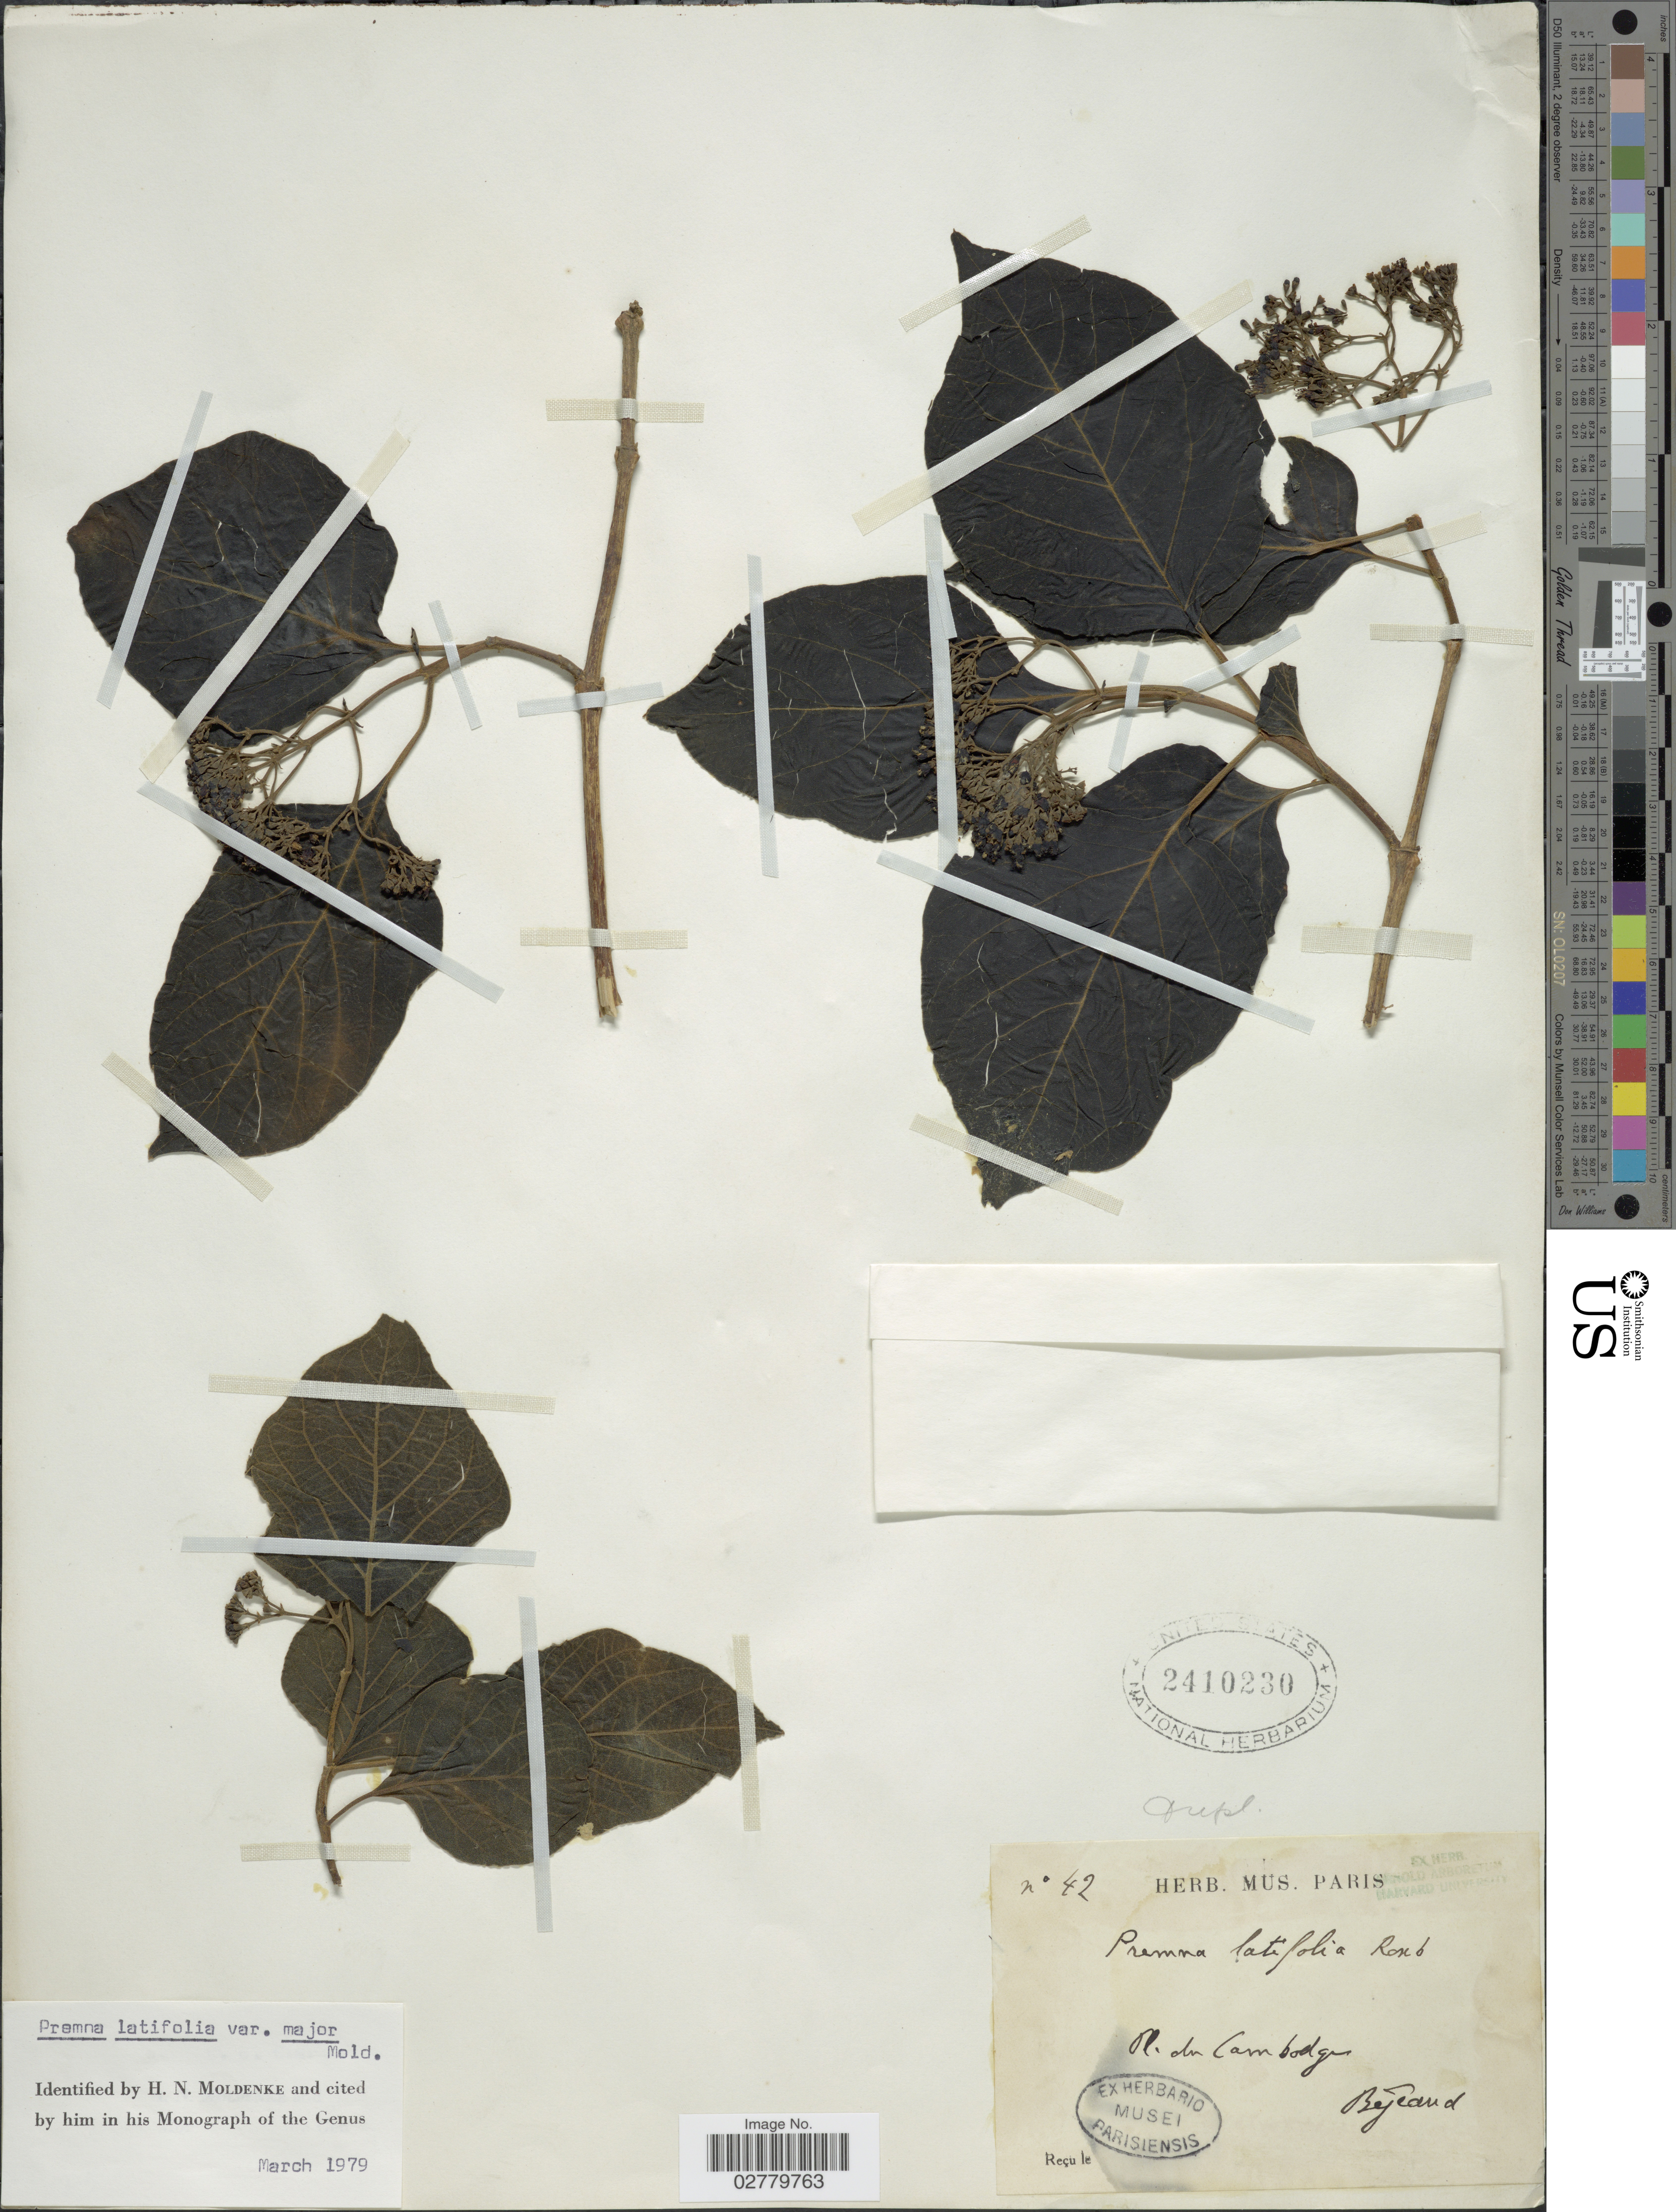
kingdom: Plantae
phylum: Tracheophyta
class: Magnoliopsida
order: Lamiales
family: Lamiaceae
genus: Premna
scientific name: Premna odorata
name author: Blanco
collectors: Bejeaud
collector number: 42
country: Cambodia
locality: Du Cambodge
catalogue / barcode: US 2410230